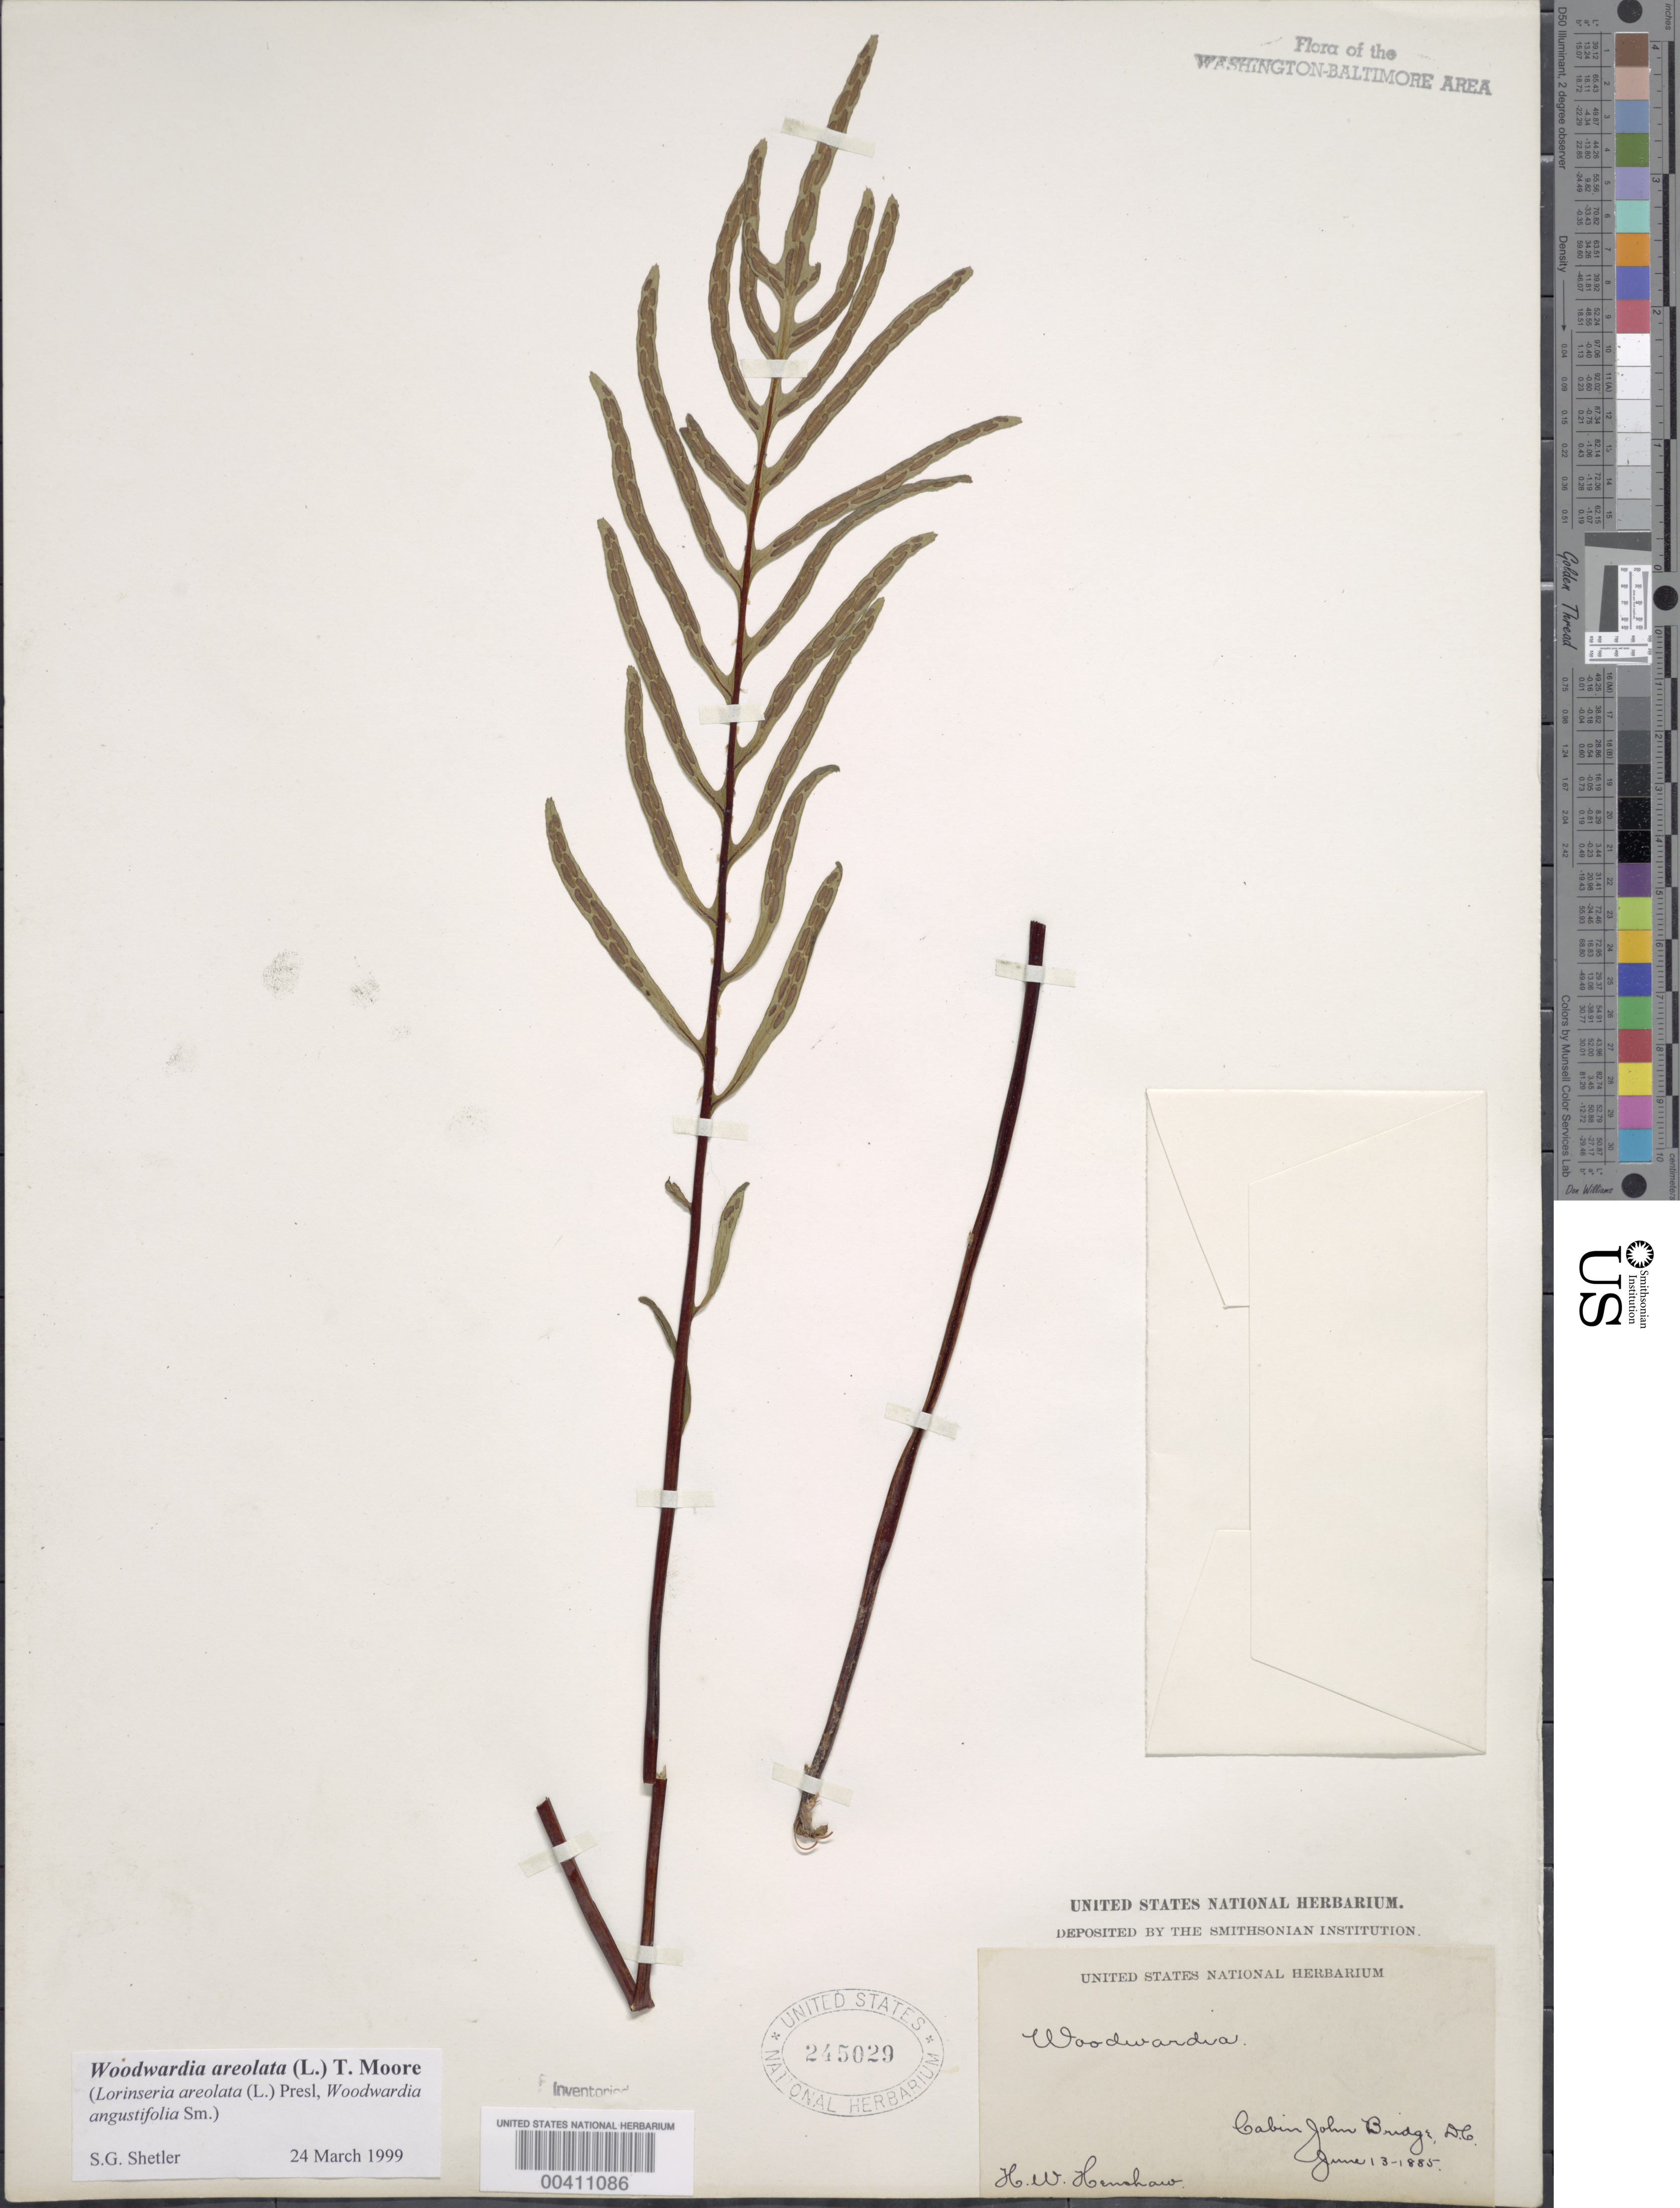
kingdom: Plantae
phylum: Tracheophyta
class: Polypodiopsida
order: Polypodiales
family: Blechnaceae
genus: Woodwardia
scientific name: Woodwardia areolata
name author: (L.) T. Moore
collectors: H. Henshaw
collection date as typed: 13 Jun 1885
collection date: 1885-06-13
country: United States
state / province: Maryland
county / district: Montgomery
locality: Cabin John Bridge C. & O. Canal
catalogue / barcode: US 245029